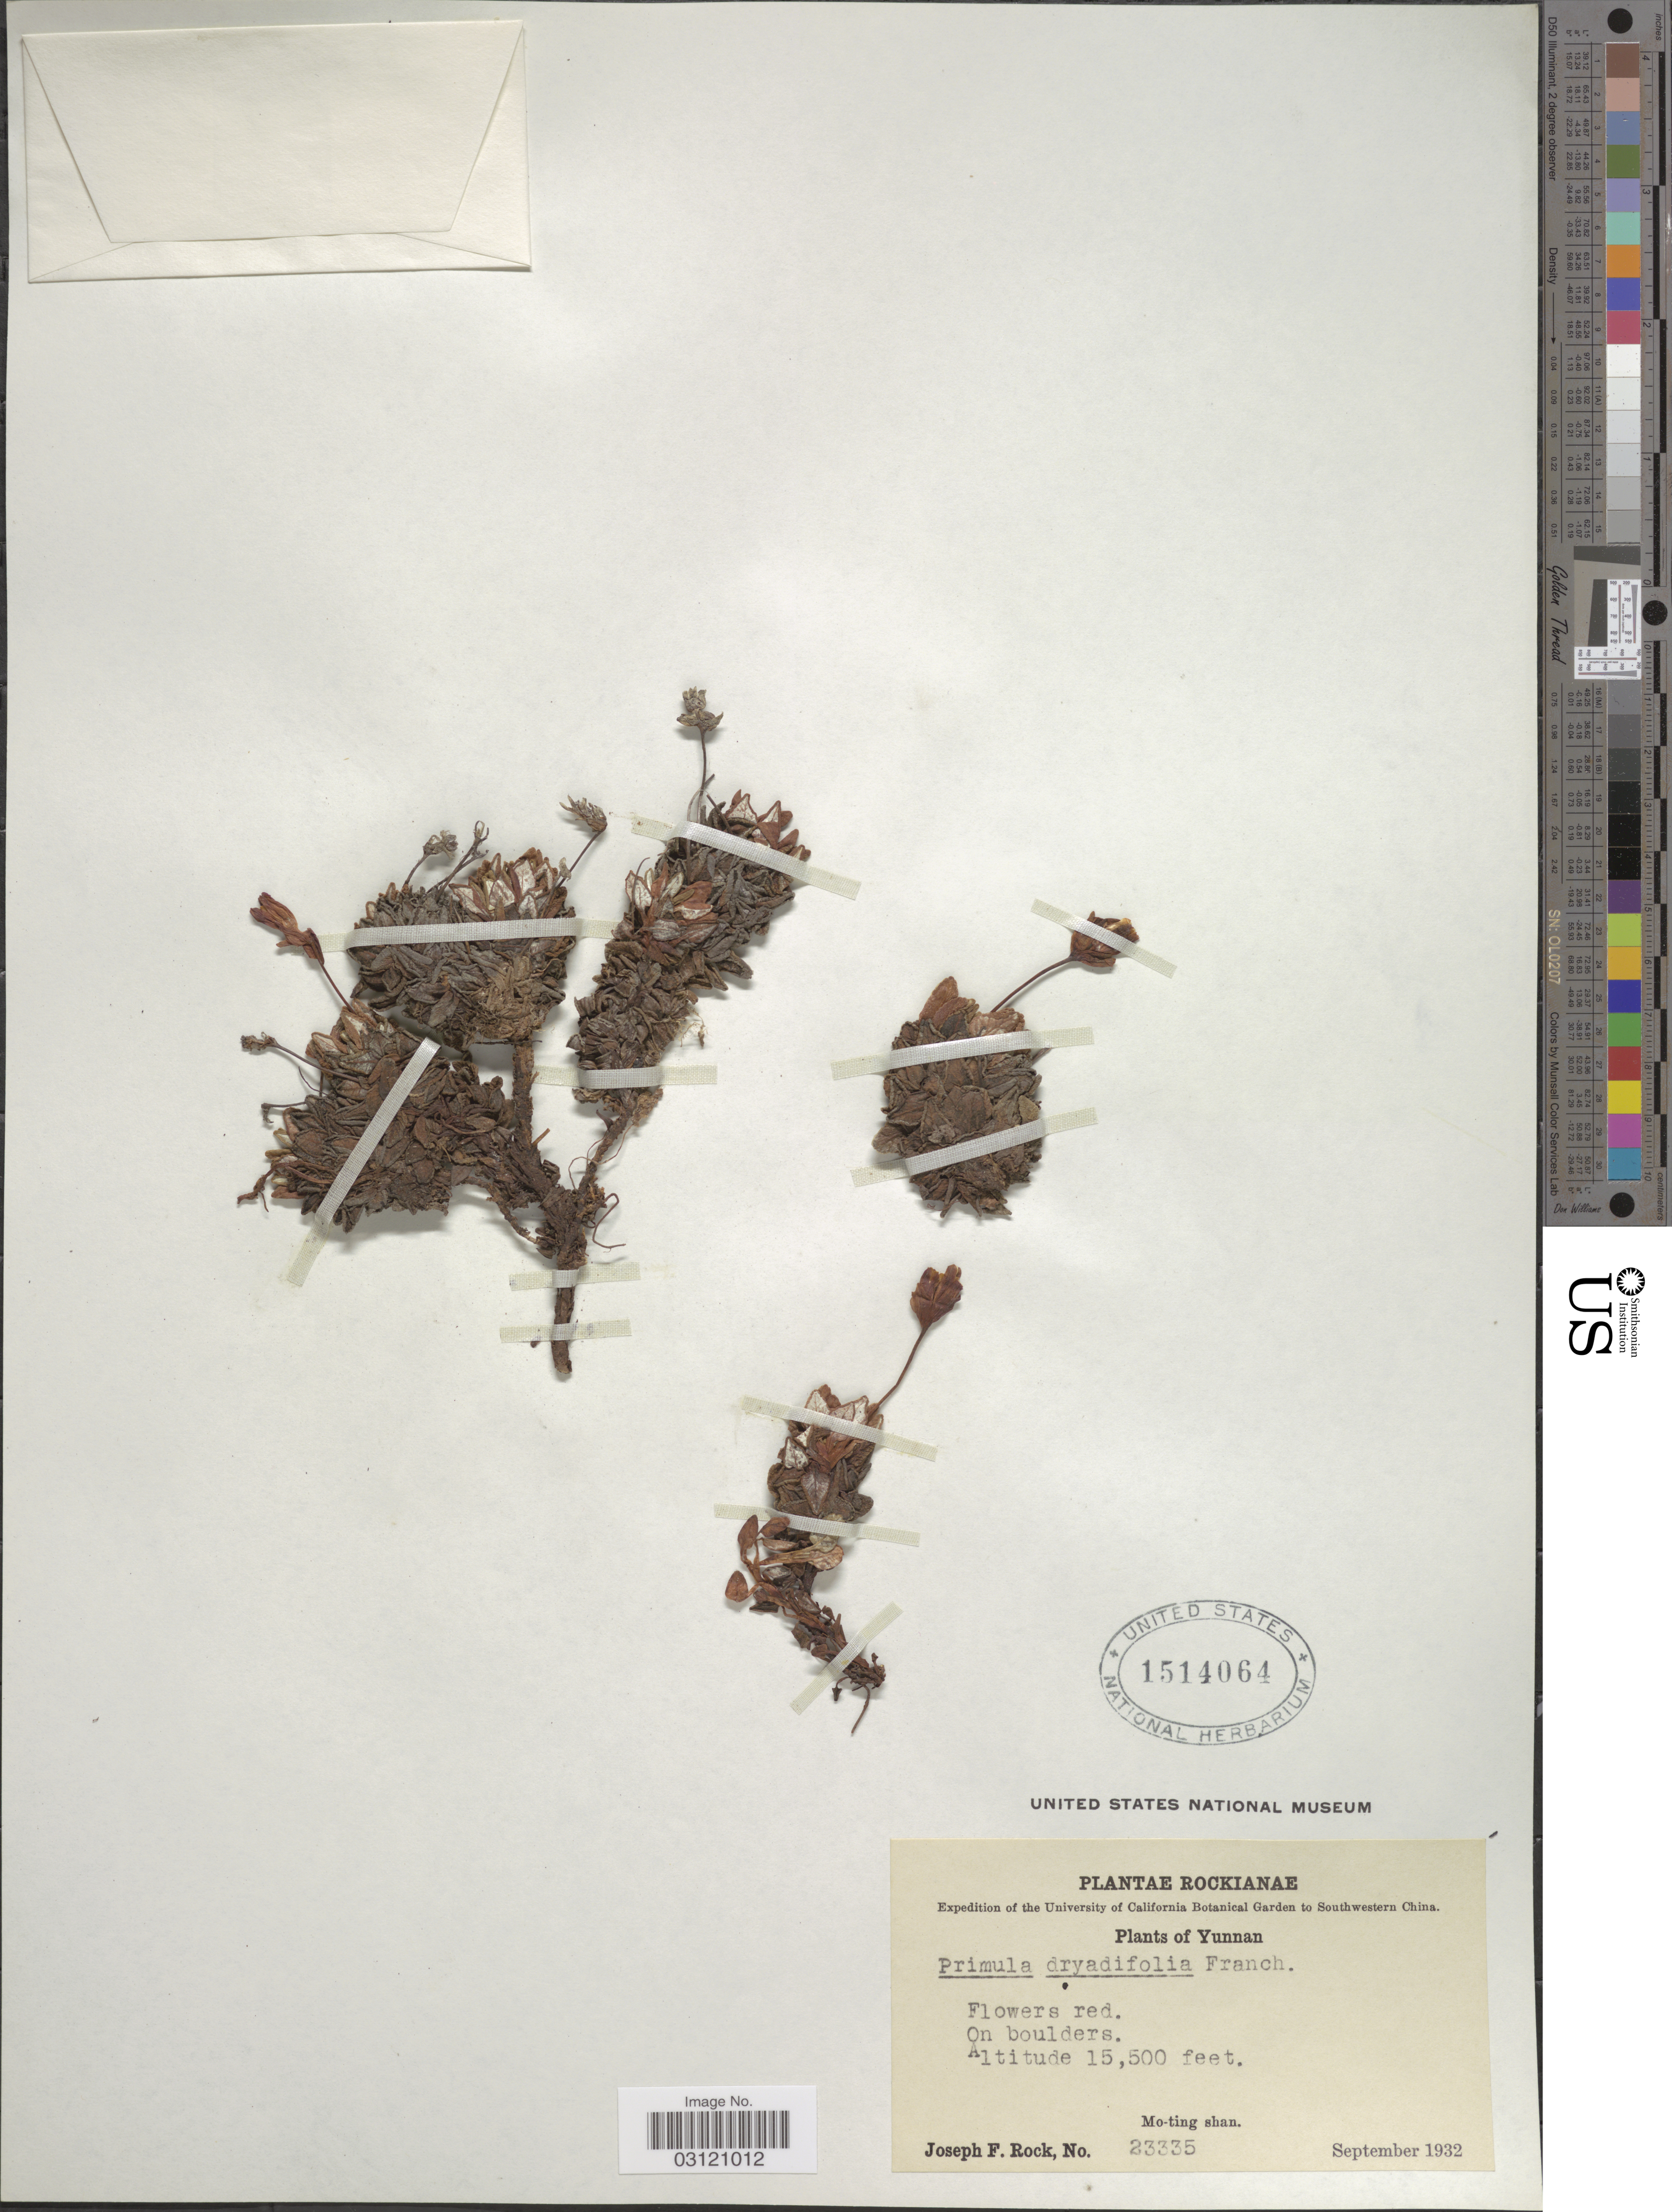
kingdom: Plantae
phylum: Tracheophyta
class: Magnoliopsida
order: Ericales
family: Primulaceae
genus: Primula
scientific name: Primula dryadifolia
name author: Franch.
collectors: J. F. Rock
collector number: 23335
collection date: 1932-09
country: China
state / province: Yunnan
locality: Southwestern China. Mo-ting shan.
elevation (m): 4724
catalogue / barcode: US 1514064